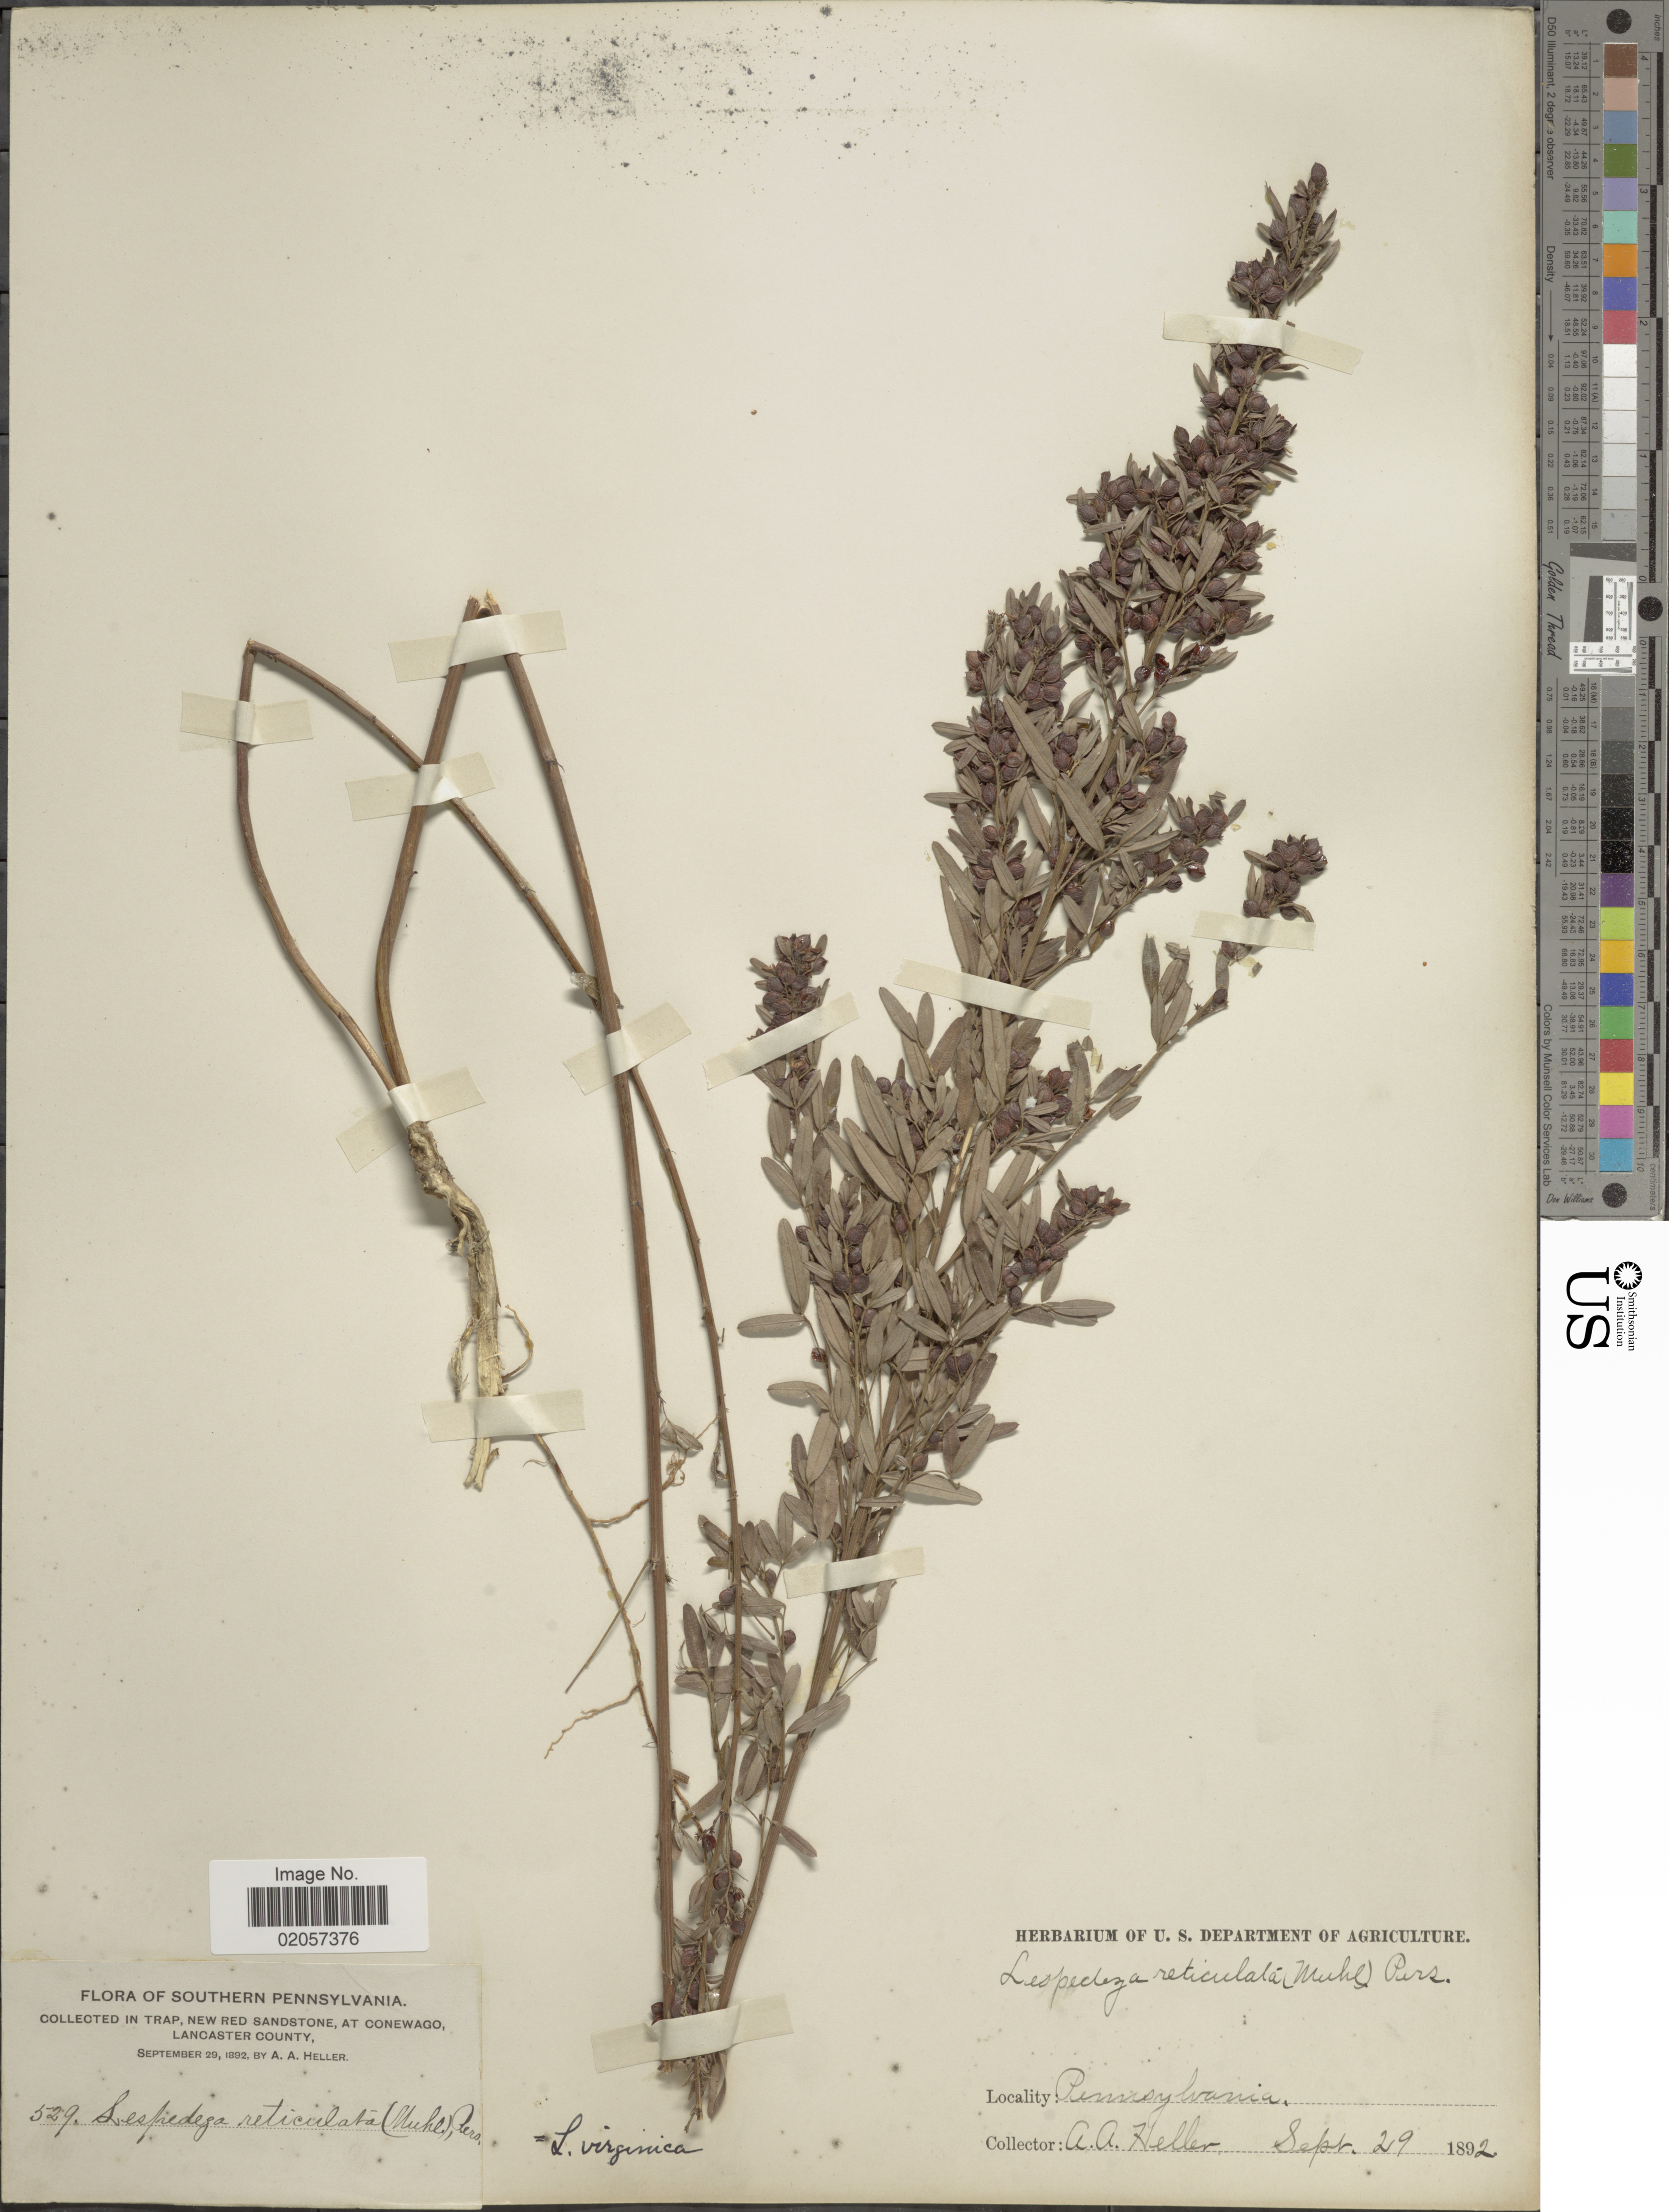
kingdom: Plantae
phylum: Tracheophyta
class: Magnoliopsida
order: Fabales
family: Fabaceae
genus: Lespedeza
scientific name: Lespedeza virginica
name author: (L.) Britton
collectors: A. A. Heller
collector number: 529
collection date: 1892-09-29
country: United States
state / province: Pennsylvania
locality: Southern Pennsylvania. Trap, new red Sandstone, at Conewago. Lancaster County.